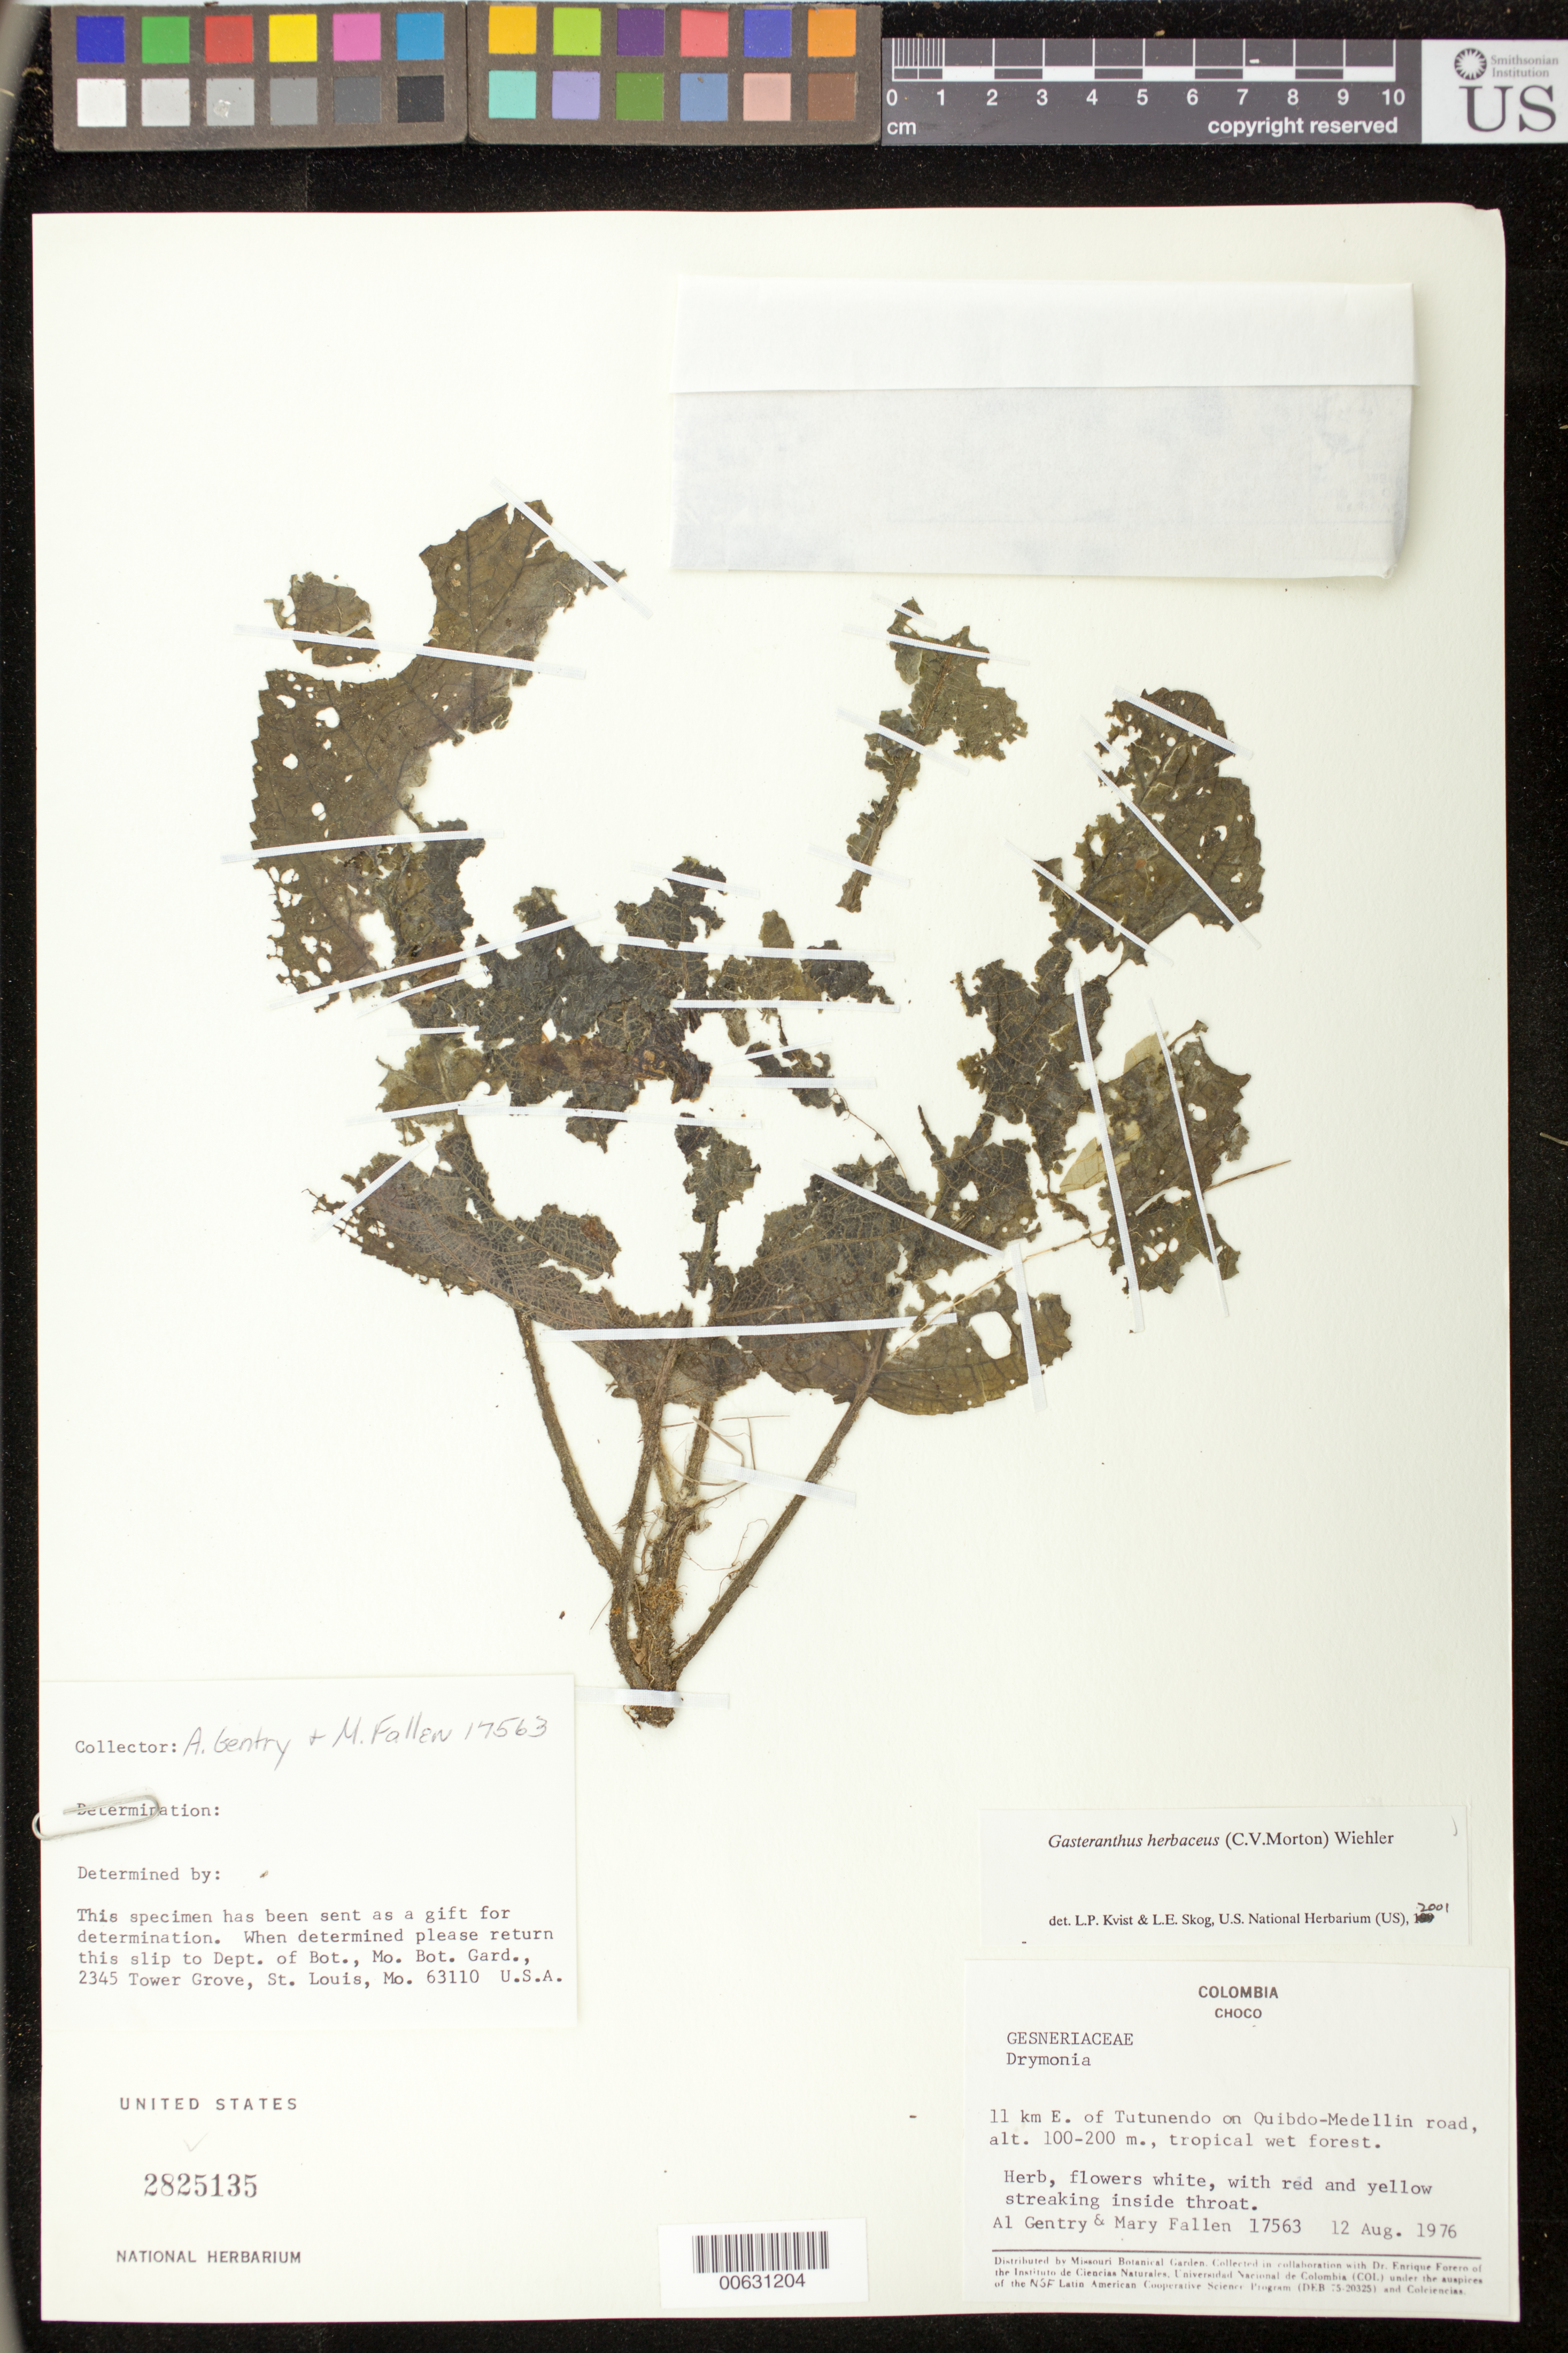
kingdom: Plantae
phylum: Tracheophyta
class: Magnoliopsida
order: Lamiales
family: Gesneriaceae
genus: Gasteranthus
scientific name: Gasteranthus herbaceus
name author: (C.V. Morton) Wiehler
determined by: Skog, Laurence E.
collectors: A. H. Gentry & M. Fallen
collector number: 17563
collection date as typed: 12 Aug 1976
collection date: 1976-08-12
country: Colombia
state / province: Chocó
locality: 11 km E of Tutunendo on Quibdo - Medellin road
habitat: Tropical wet forest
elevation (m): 100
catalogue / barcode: US 2825135